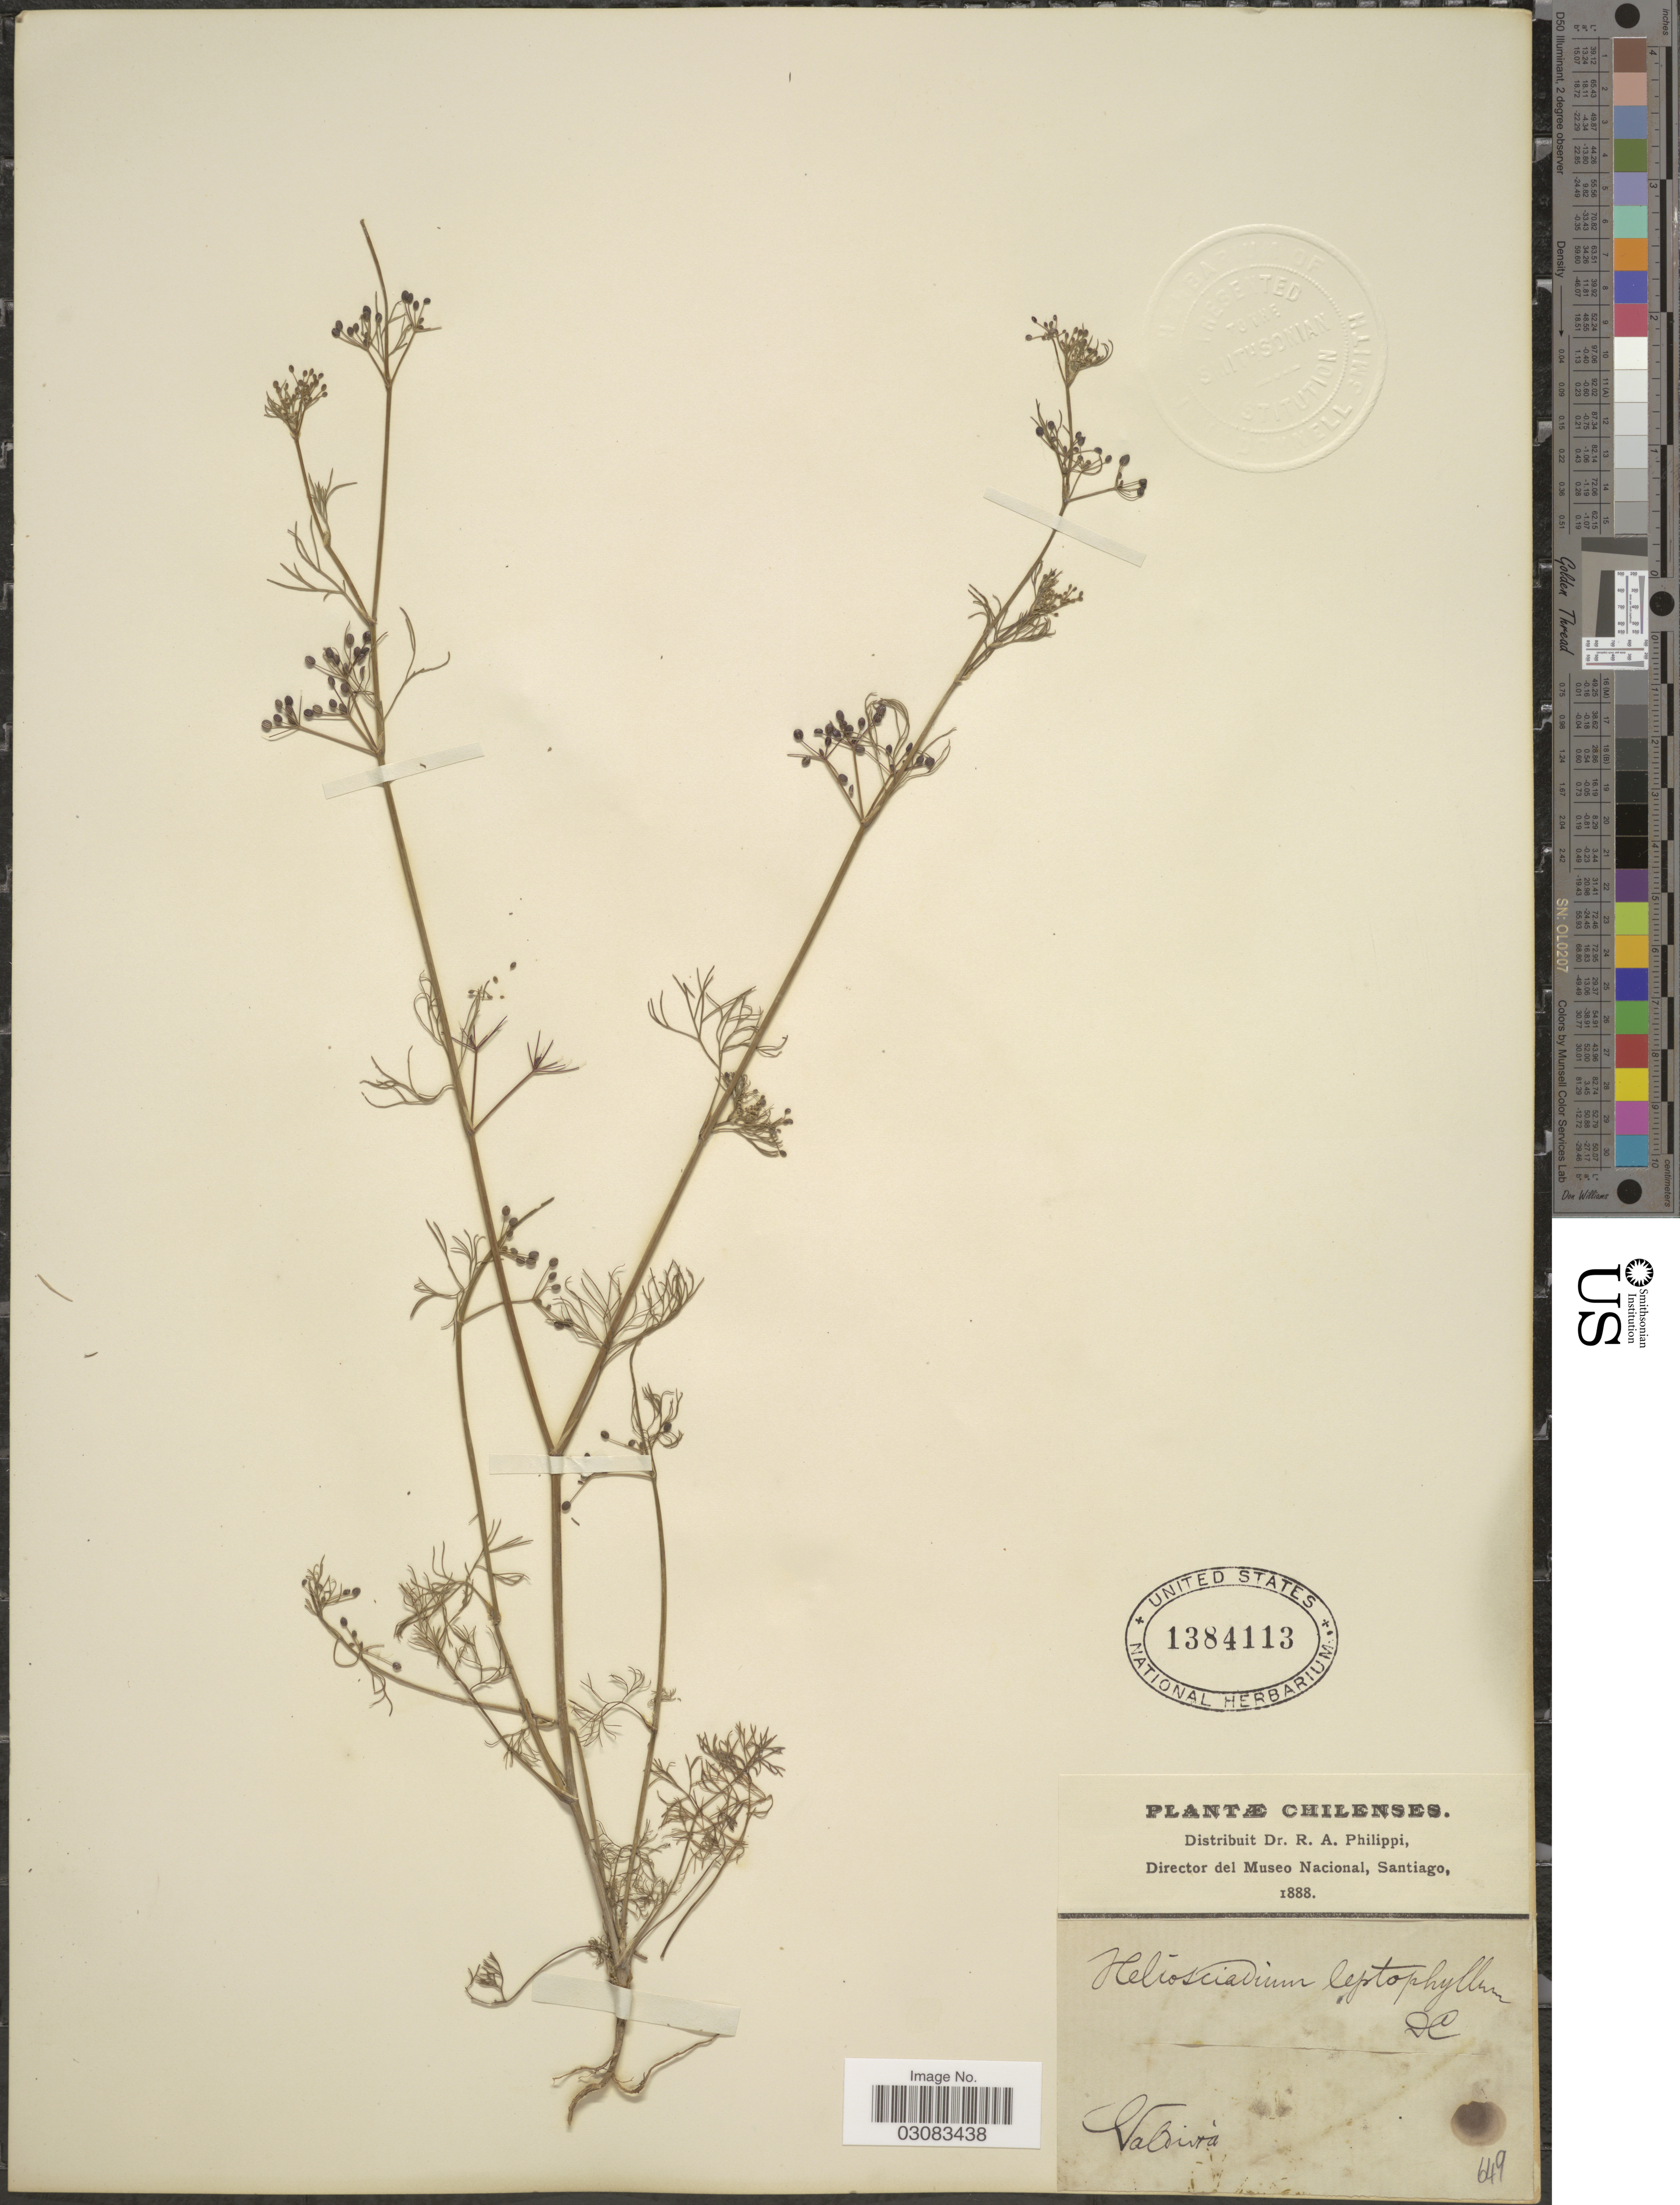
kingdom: Plantae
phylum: Tracheophyta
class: Magnoliopsida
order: Apiales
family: Apiaceae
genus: Cyclospermum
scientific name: Cyclospermum leptophyllum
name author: (Pers.) Sprague ex Britton & P. Wilson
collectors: ex. herb. R.A. Philippi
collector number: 649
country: Chile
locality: Valdivia.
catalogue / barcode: US 1384113